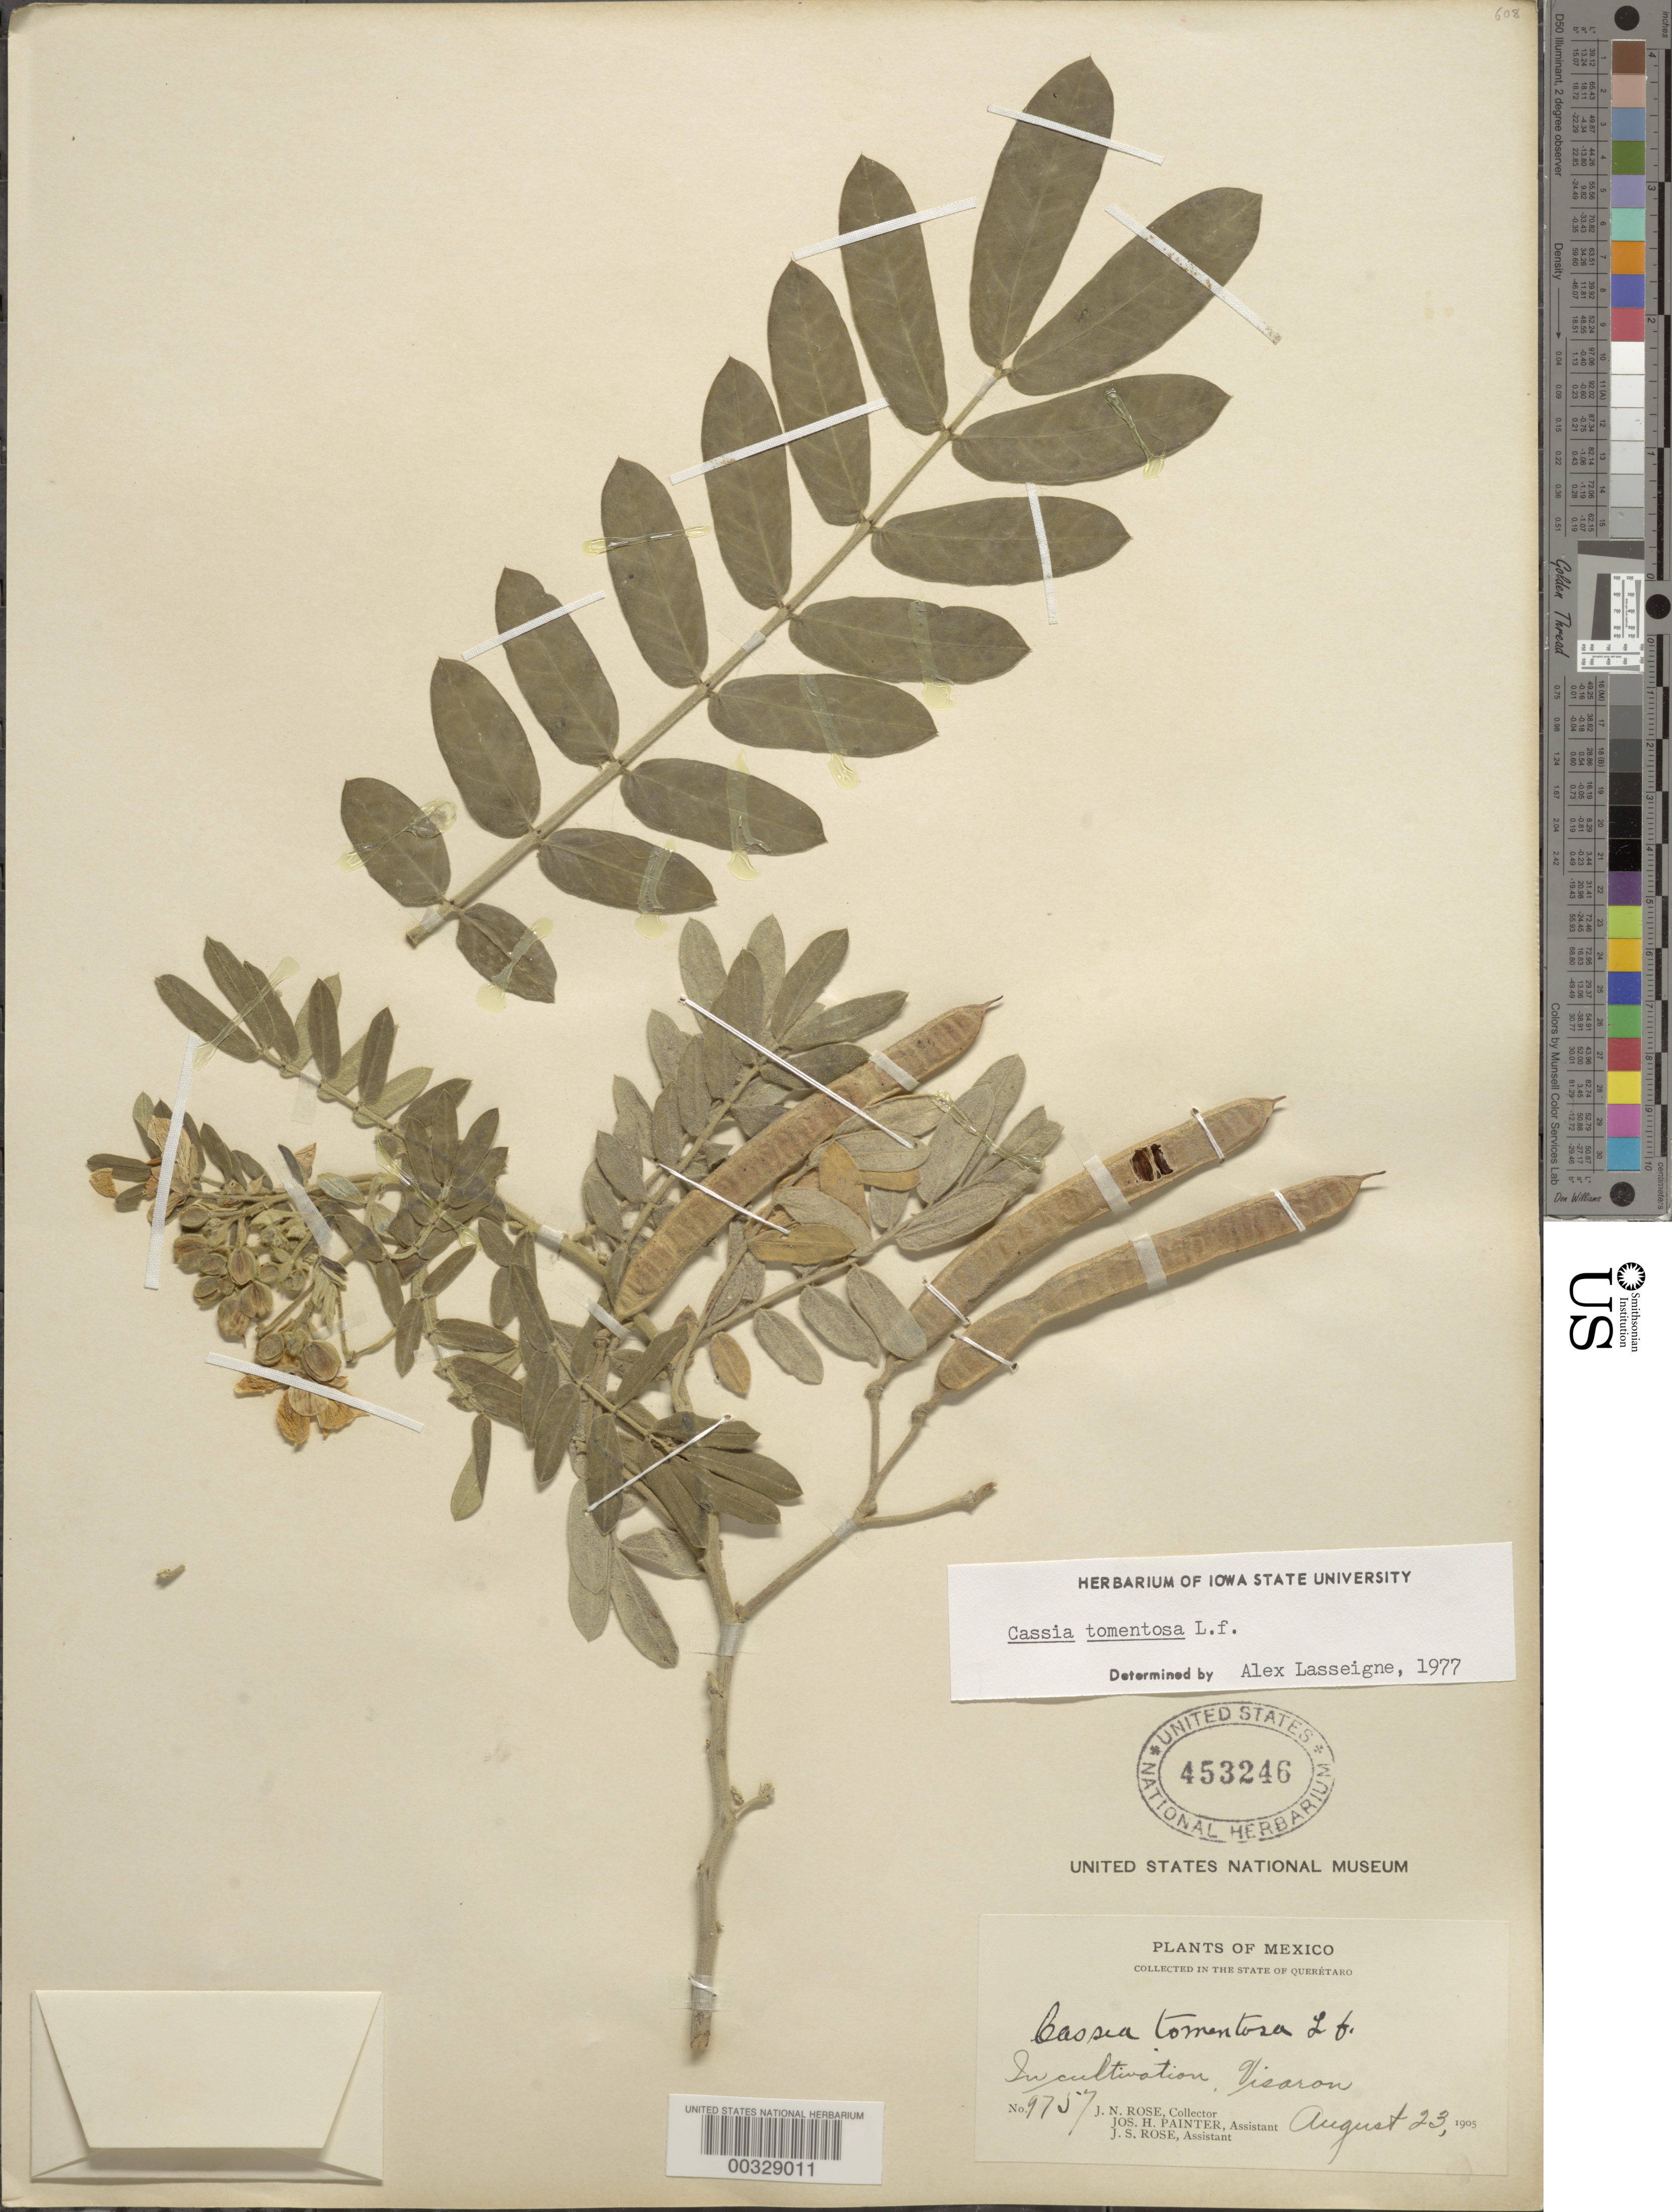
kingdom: Plantae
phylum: Tracheophyta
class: Magnoliopsida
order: Fabales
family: Fabaceae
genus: Senna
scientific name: Senna multiglandulosa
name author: (Jacq.) H.S. Irwin & Barneby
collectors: J. N. Rose, J. H. Painter & J. S. Rose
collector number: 9757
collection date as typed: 23 Aug 1905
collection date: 1905-08-23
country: Mexico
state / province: Querétaro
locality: Vizarron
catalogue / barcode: US 453246